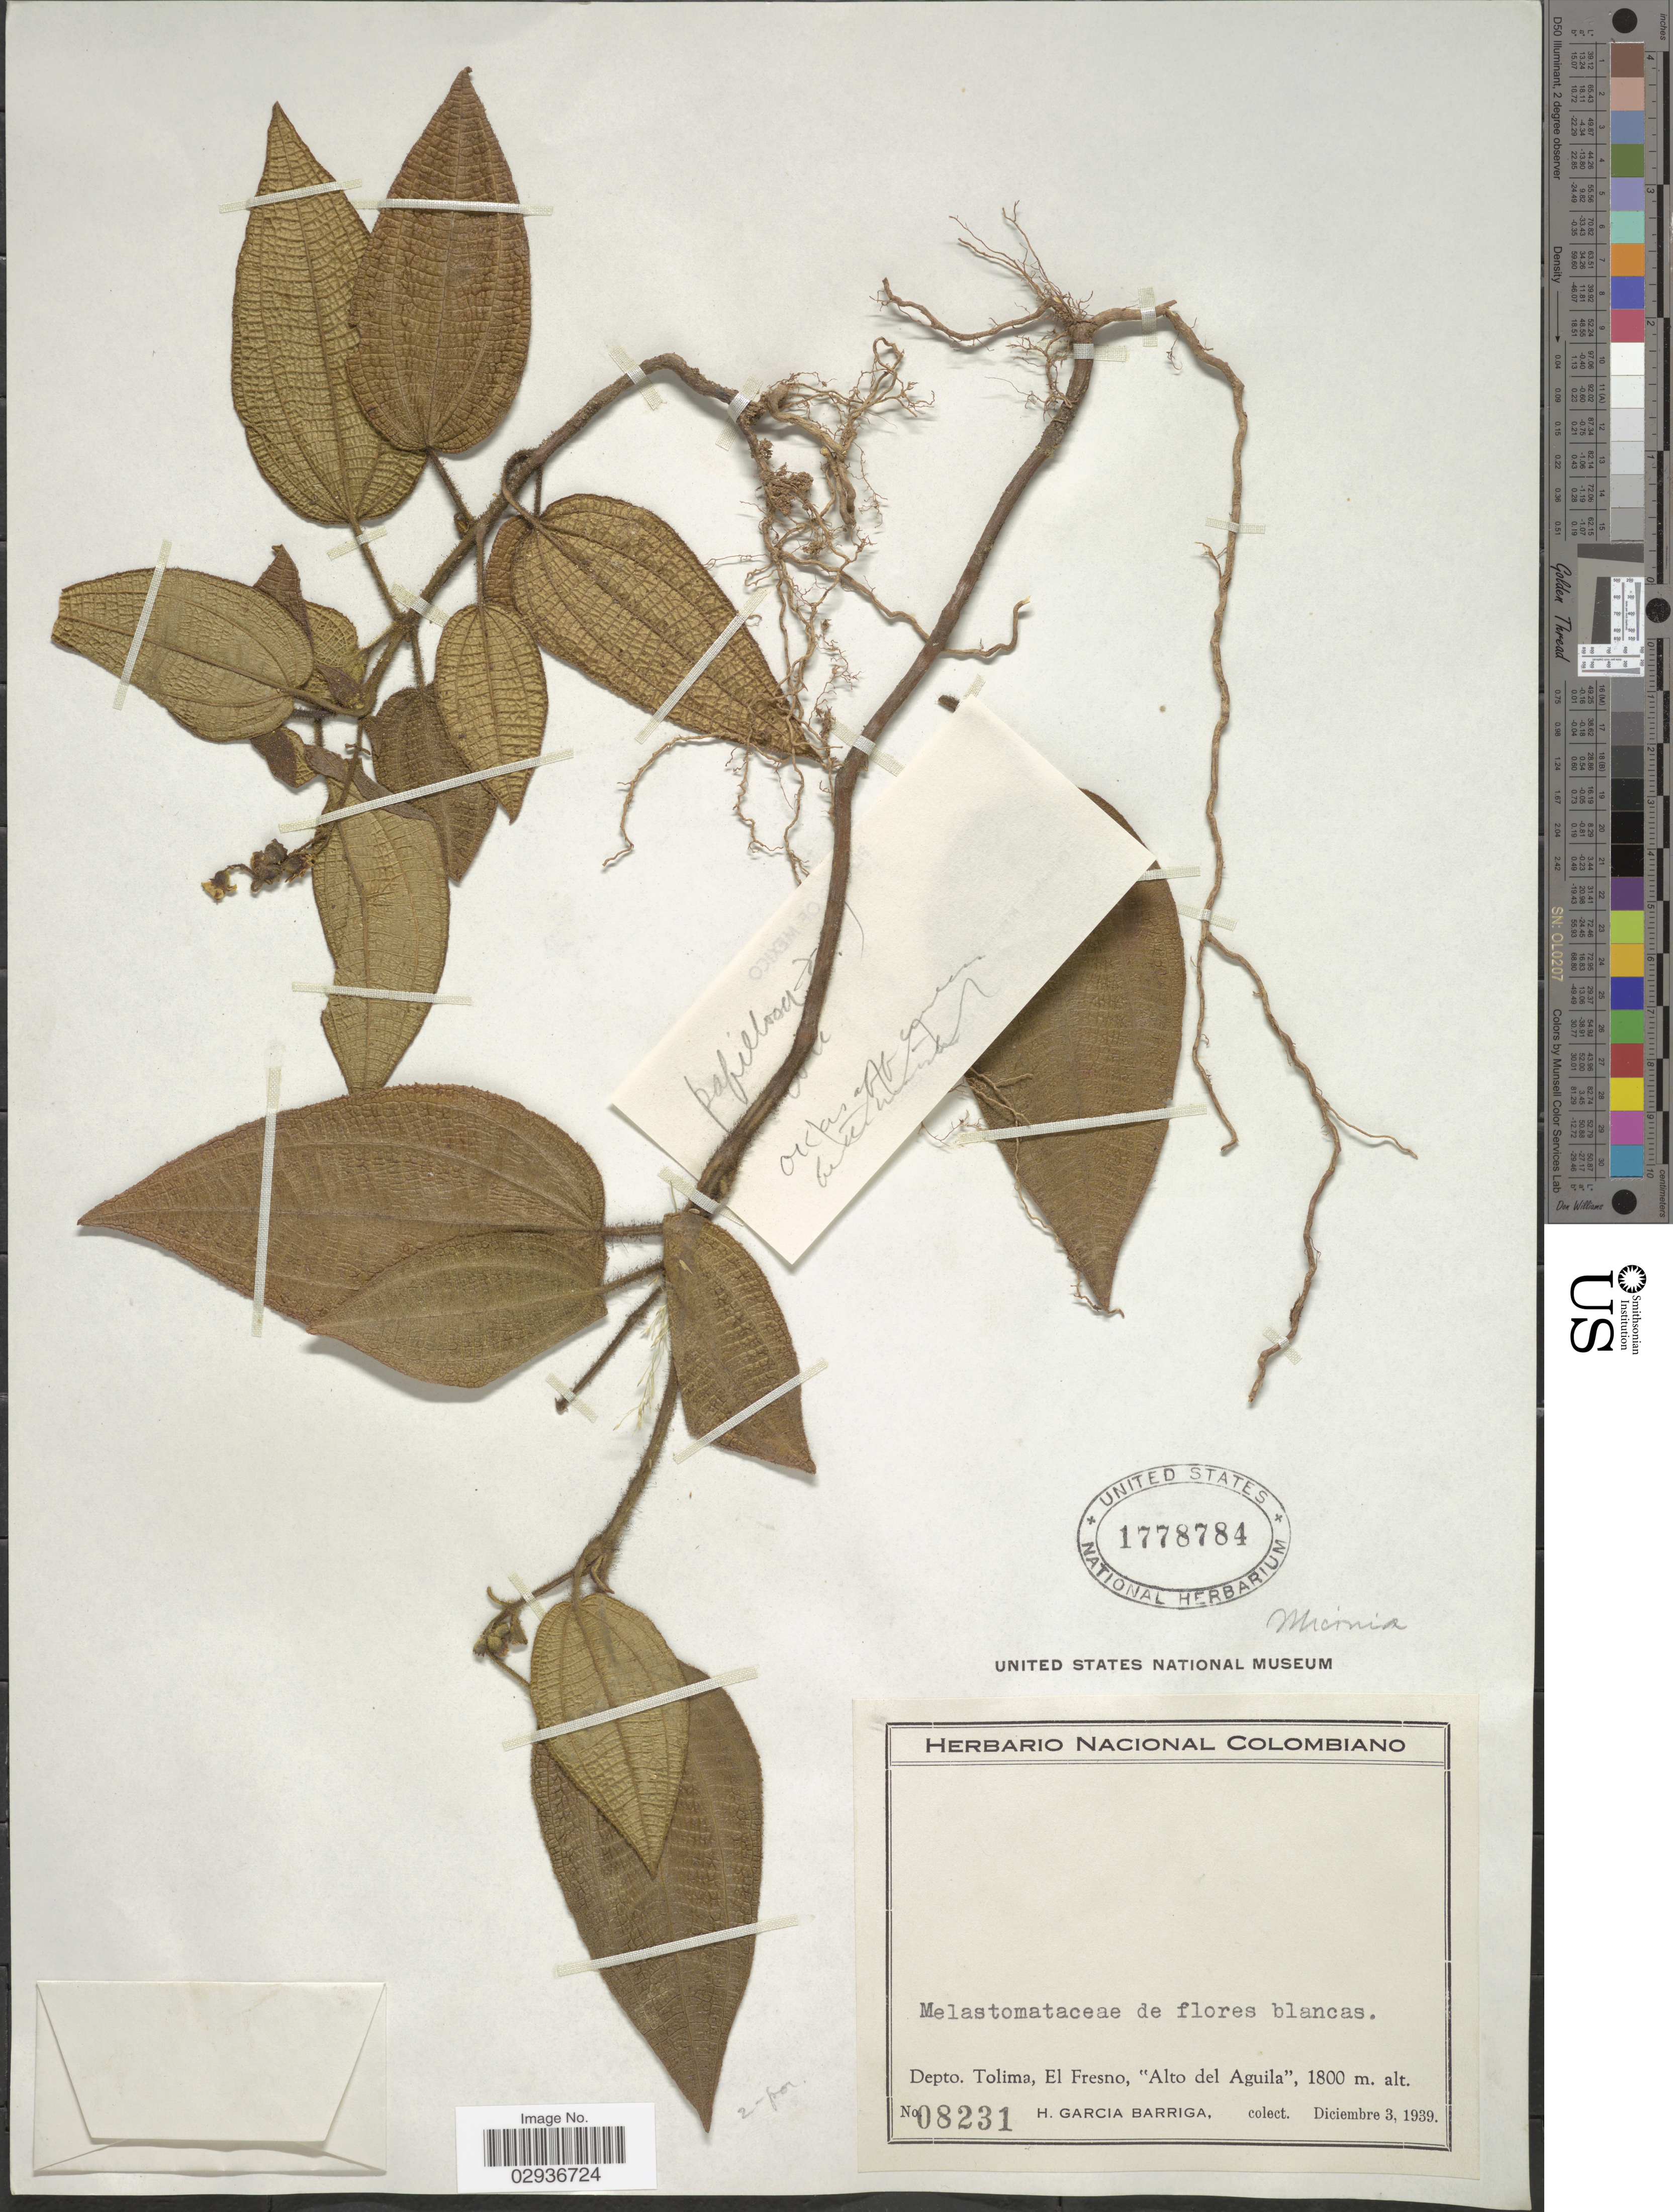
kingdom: Plantae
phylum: Tracheophyta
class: Magnoliopsida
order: Myrtales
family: Melastomataceae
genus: Miconia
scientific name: Miconia benthamiana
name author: Triana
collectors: H. García Barriga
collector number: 08231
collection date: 1939-12-03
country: Colombia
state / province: Tolima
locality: Depto. Tolima, El Fresno, "Alto del Aguila".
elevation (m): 1800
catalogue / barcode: US 1778784